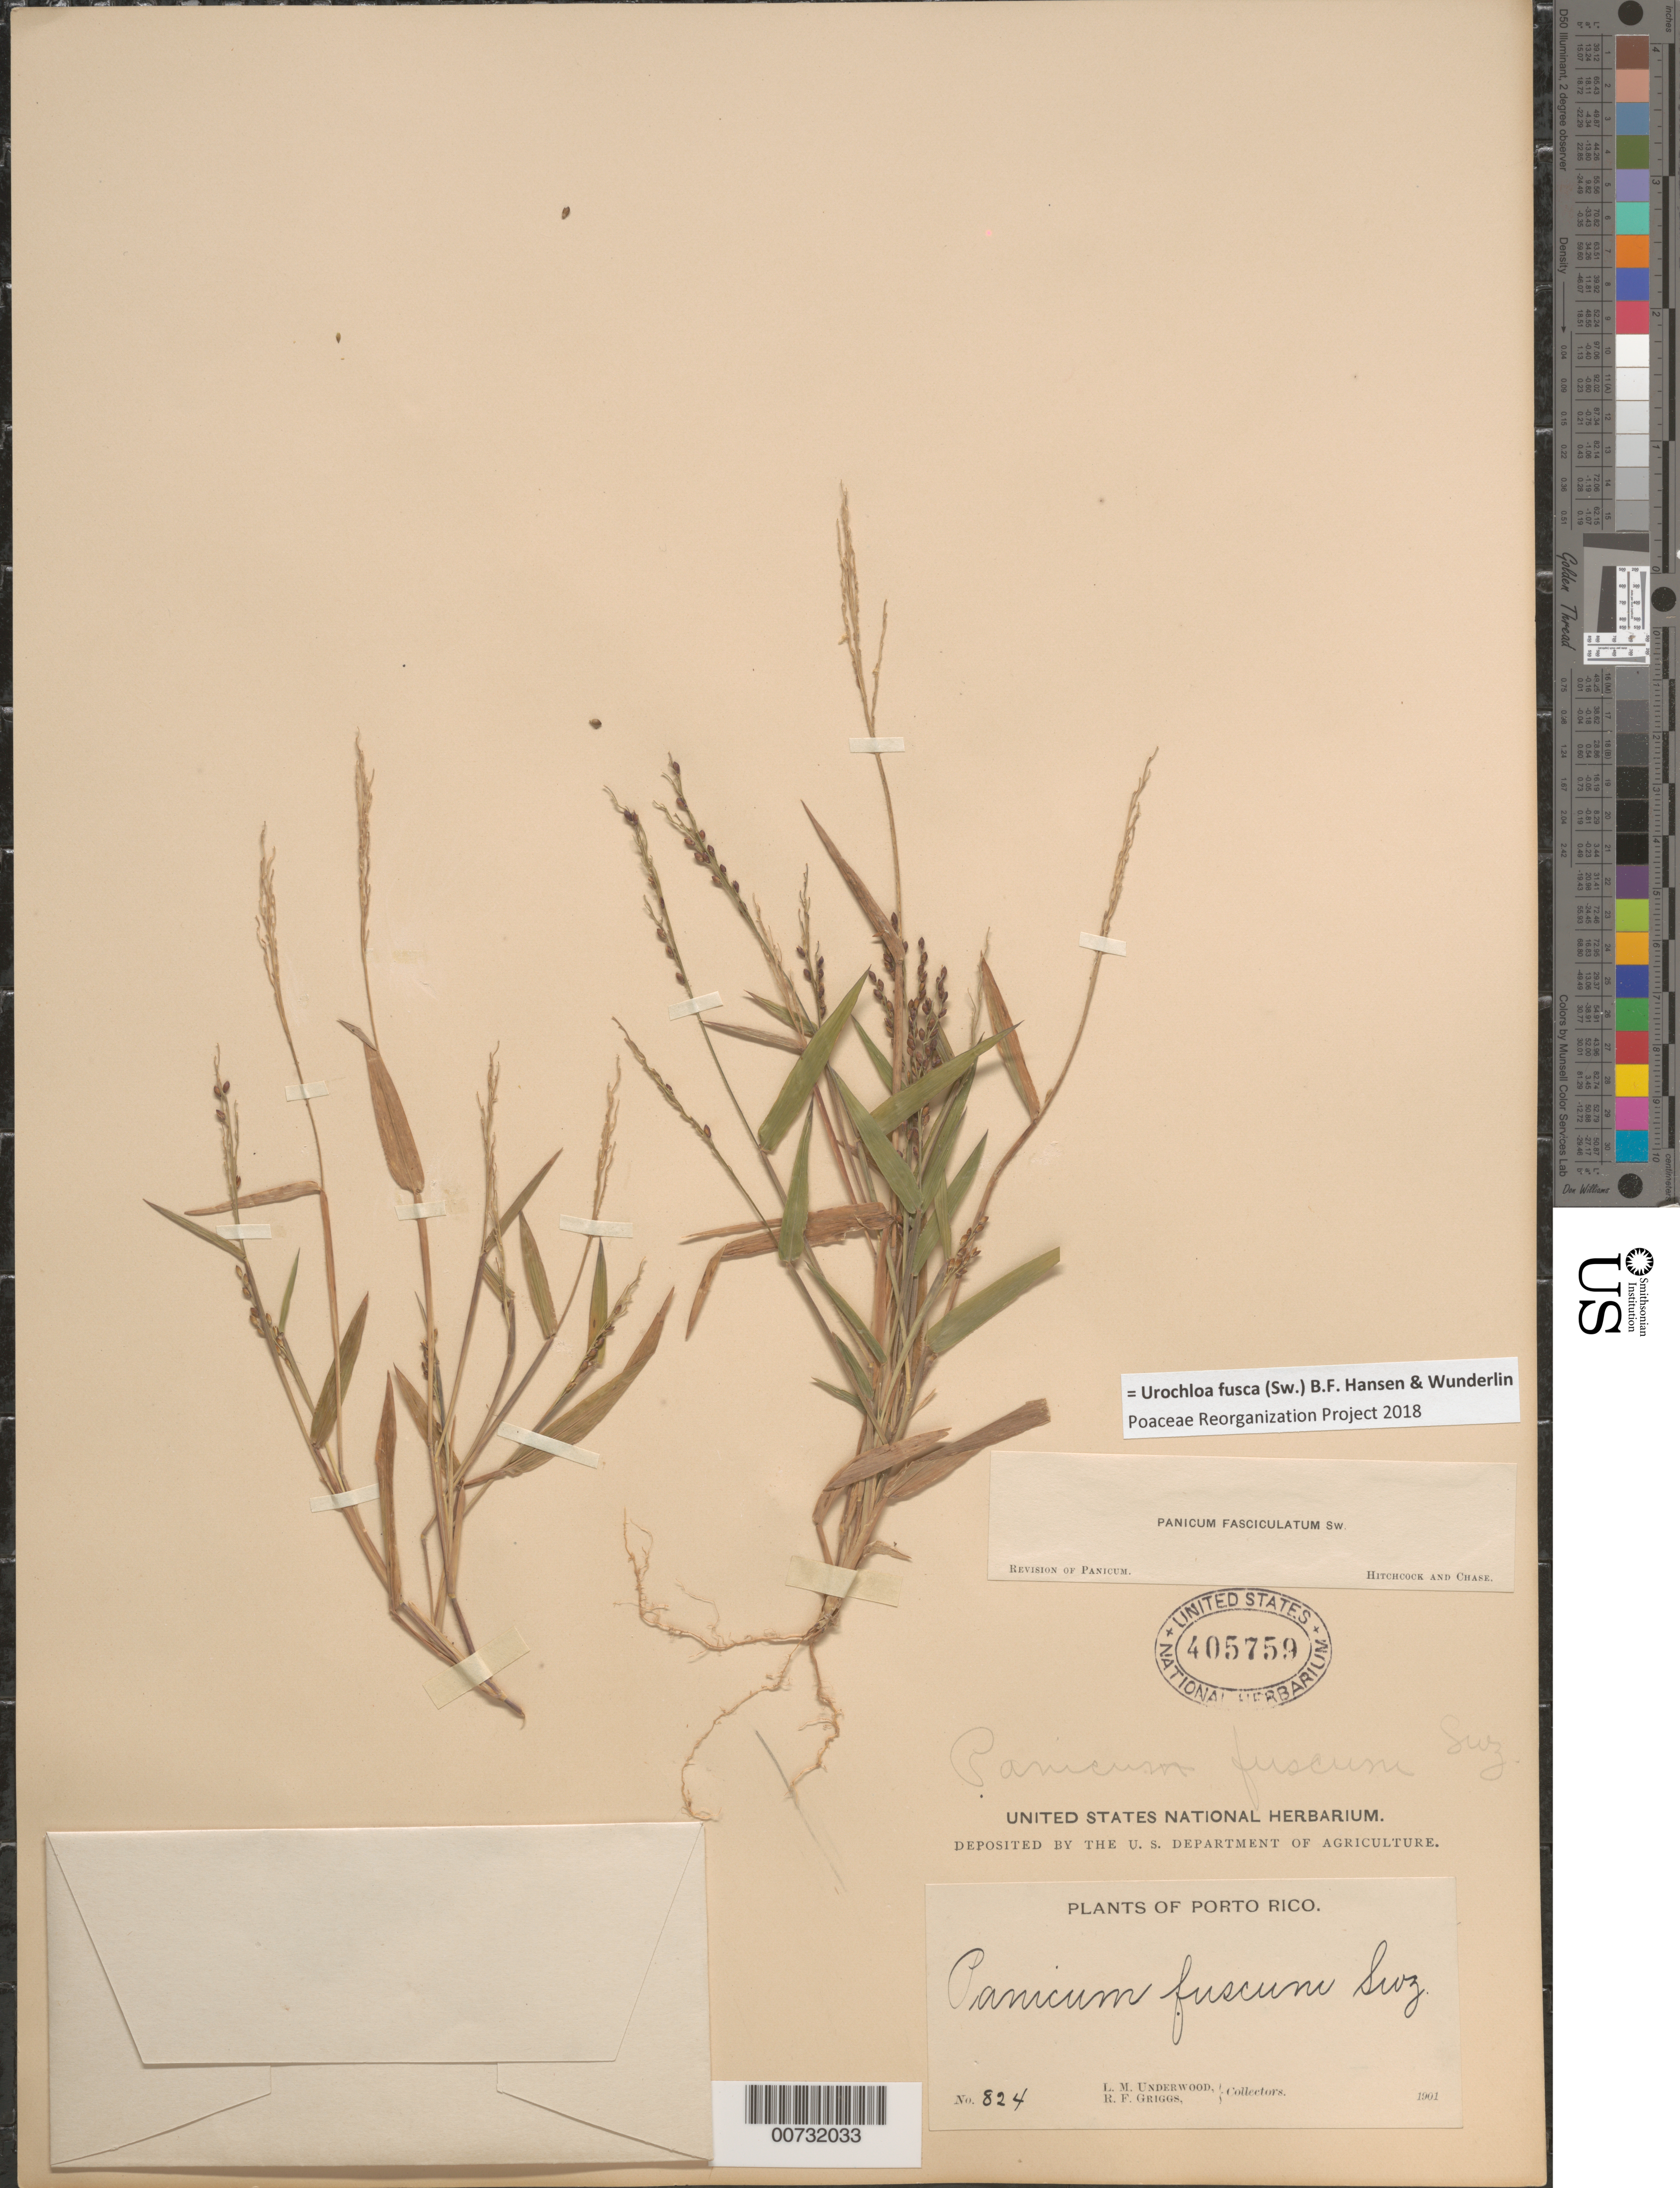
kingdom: Plantae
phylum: Tracheophyta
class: Liliopsida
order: Poales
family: Poaceae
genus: Urochloa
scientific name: Urochloa fusca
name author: (Sw.) B.F. Hansen & Wunderlin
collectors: L. M. Underwood & R. F. Griggs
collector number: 824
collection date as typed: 1901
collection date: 1901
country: Puerto Rico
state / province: Arecibo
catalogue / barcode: US 405759